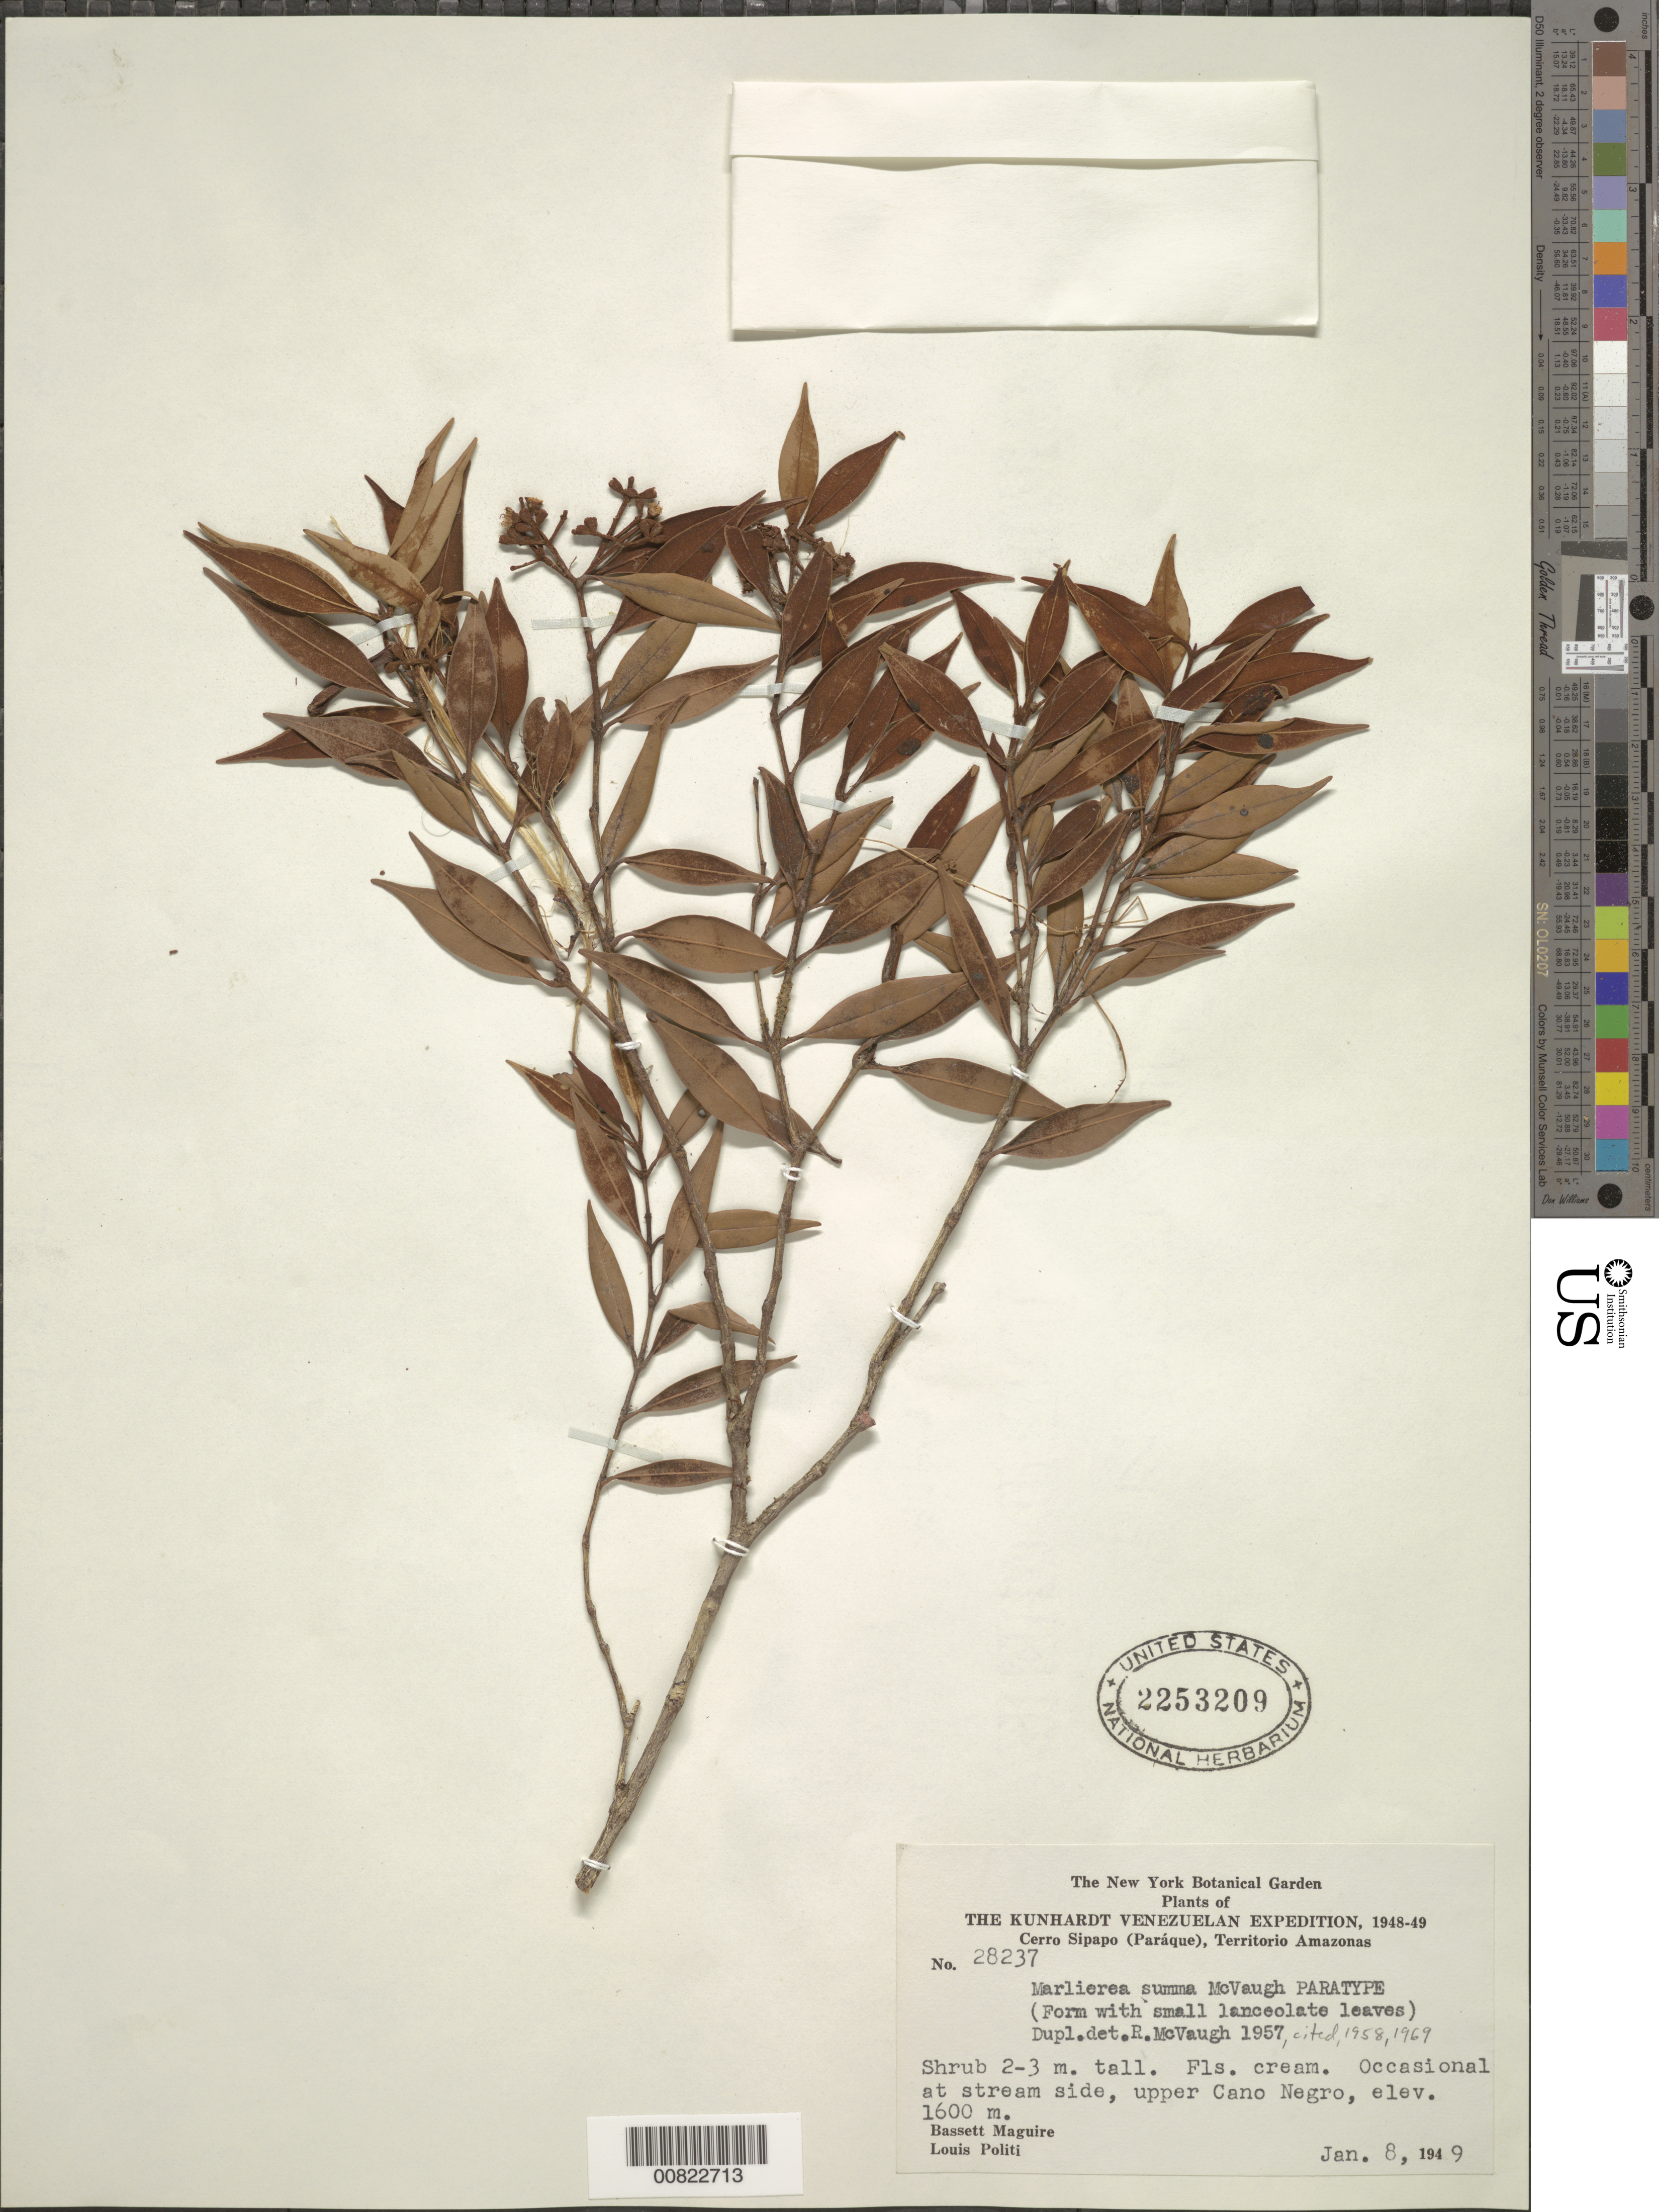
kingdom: Plantae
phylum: Tracheophyta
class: Magnoliopsida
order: Myrtales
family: Myrtaceae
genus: Myrcia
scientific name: Myrcia summa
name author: (McVaugh) M.F. Santos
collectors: B. Maguire & L. Politi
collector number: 28237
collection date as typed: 8-Jan-49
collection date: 1949-01-08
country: Venezuela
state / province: Amazonas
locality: Cerro Sipapo (Paráque), upper Caño Negro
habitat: Stream side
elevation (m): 1600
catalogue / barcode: US 2253209